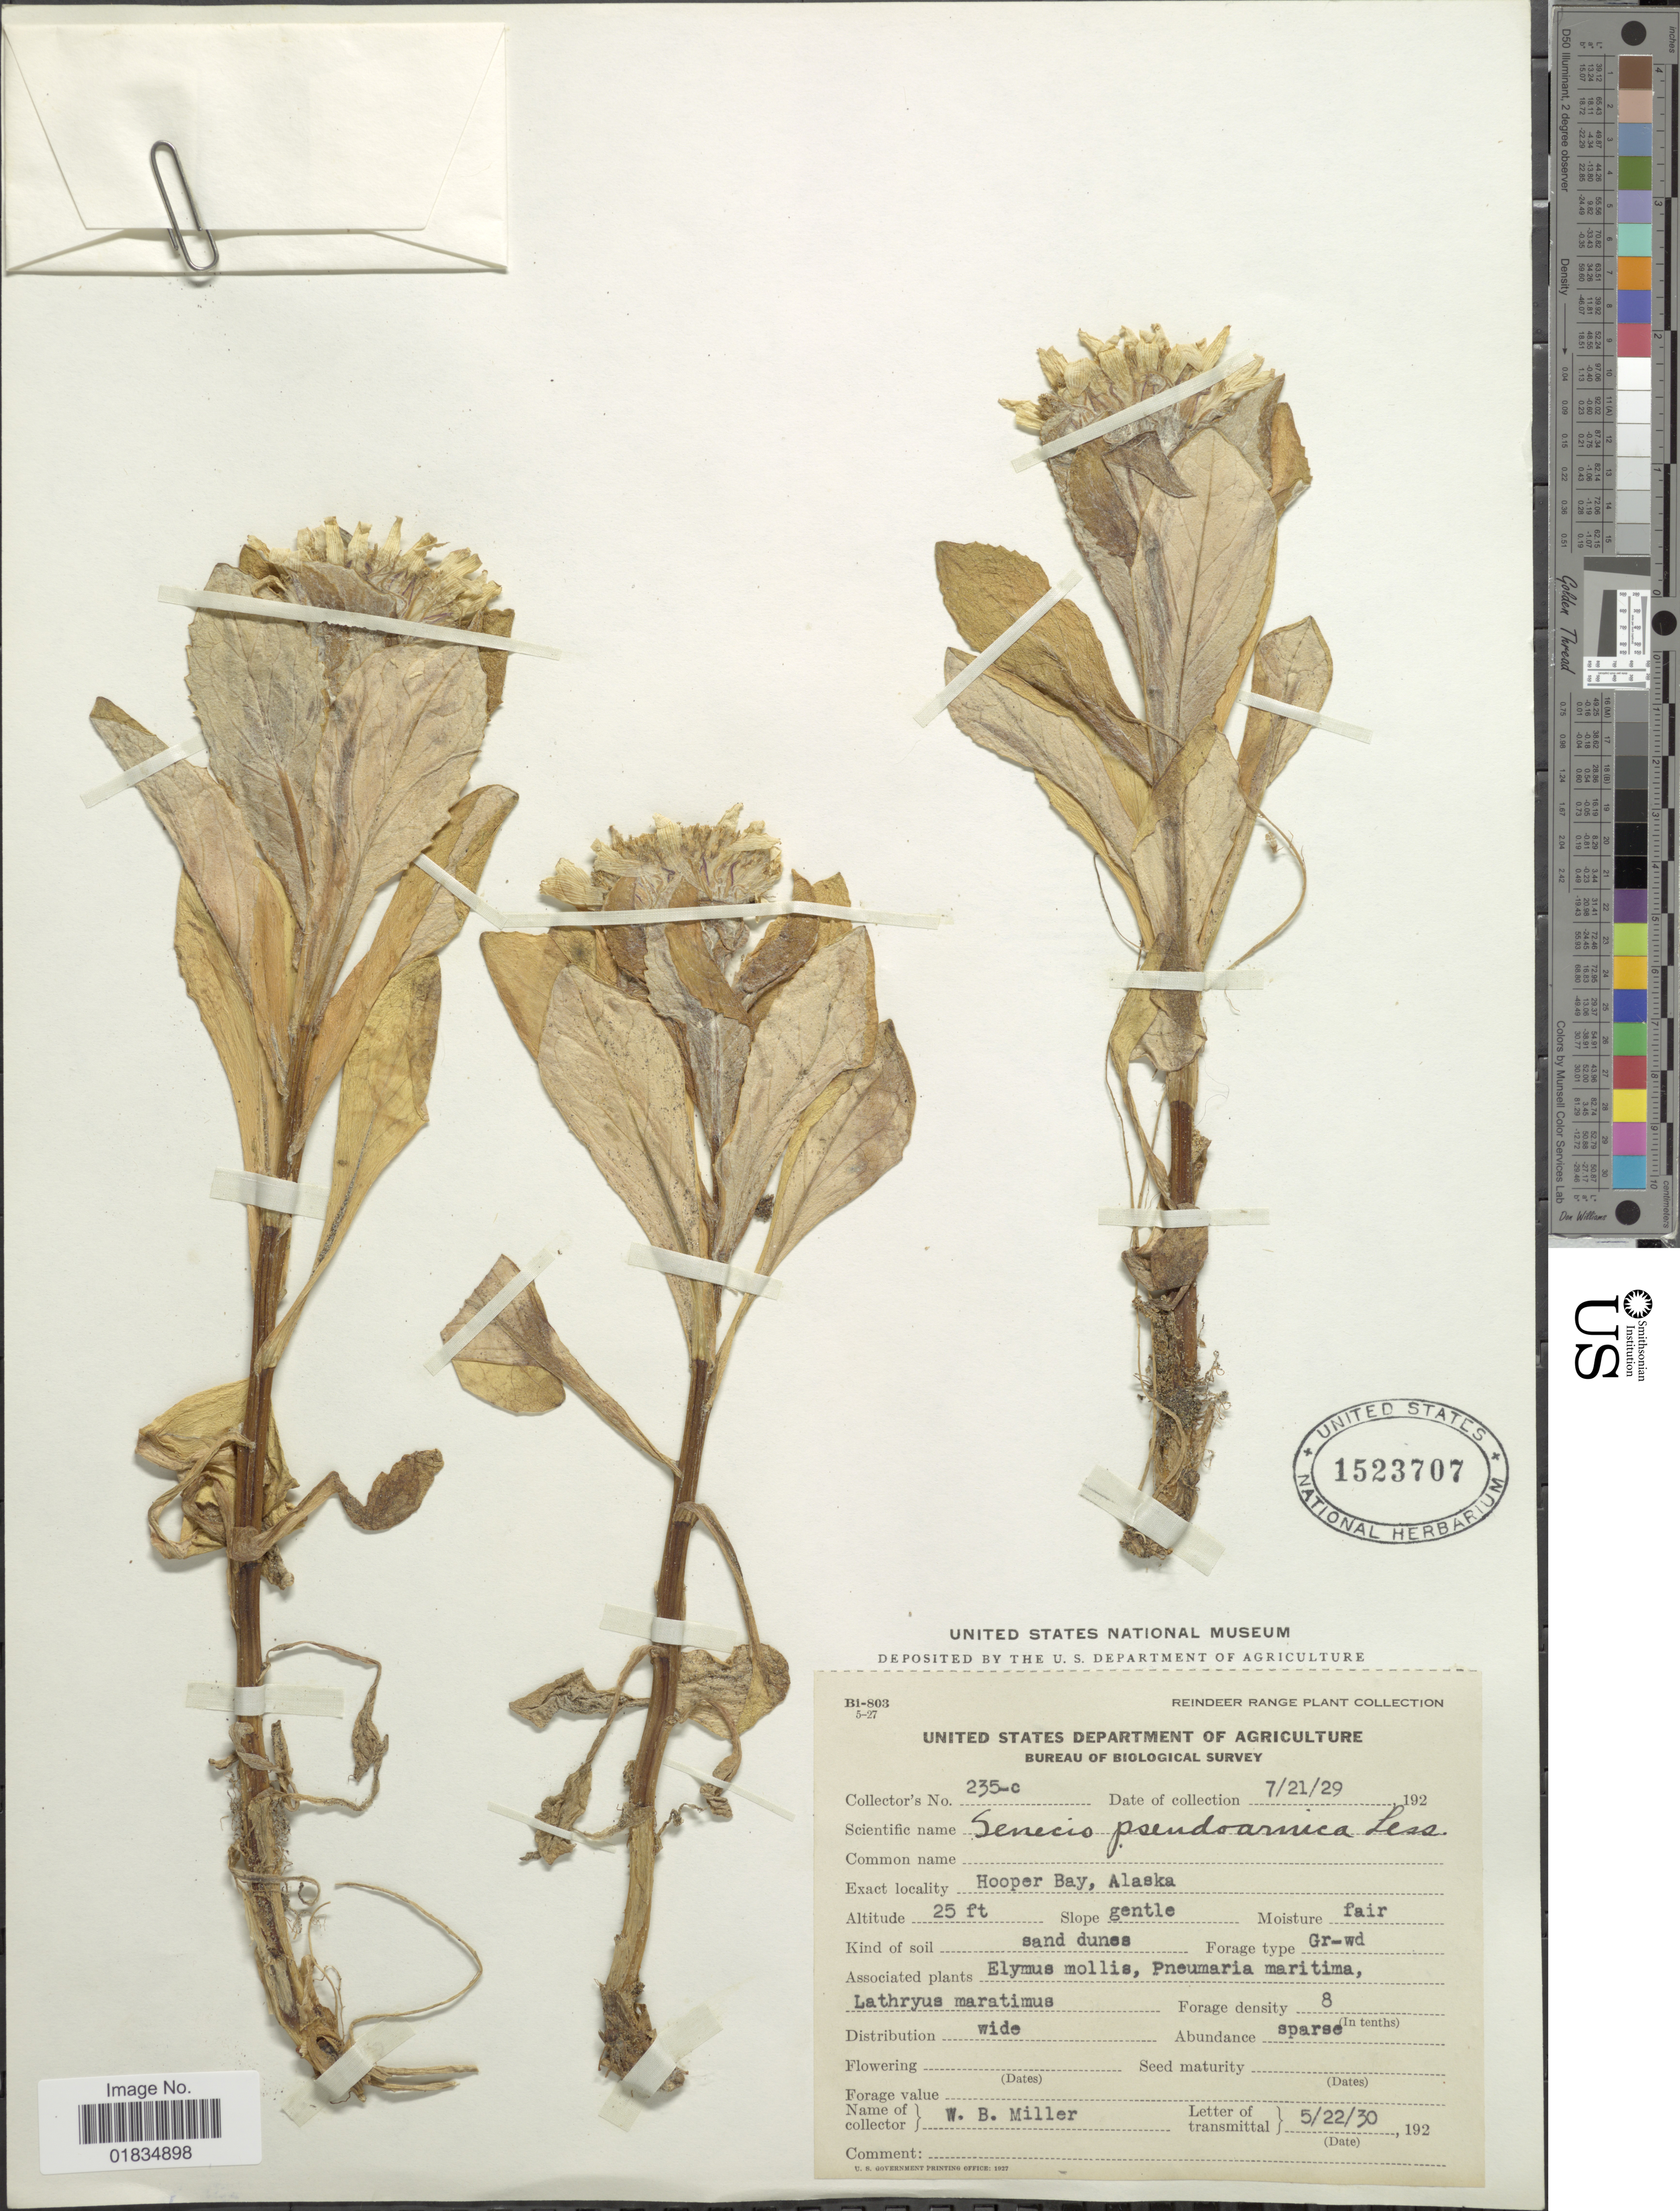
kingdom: Plantae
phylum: Tracheophyta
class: Magnoliopsida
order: Asterales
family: Asteraceae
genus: Senecio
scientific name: Senecio pseudoarnica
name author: Less.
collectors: W. Miller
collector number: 235-c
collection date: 1929-07-21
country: United States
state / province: Alaska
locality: Hooper Bay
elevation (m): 8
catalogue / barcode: US 1523707